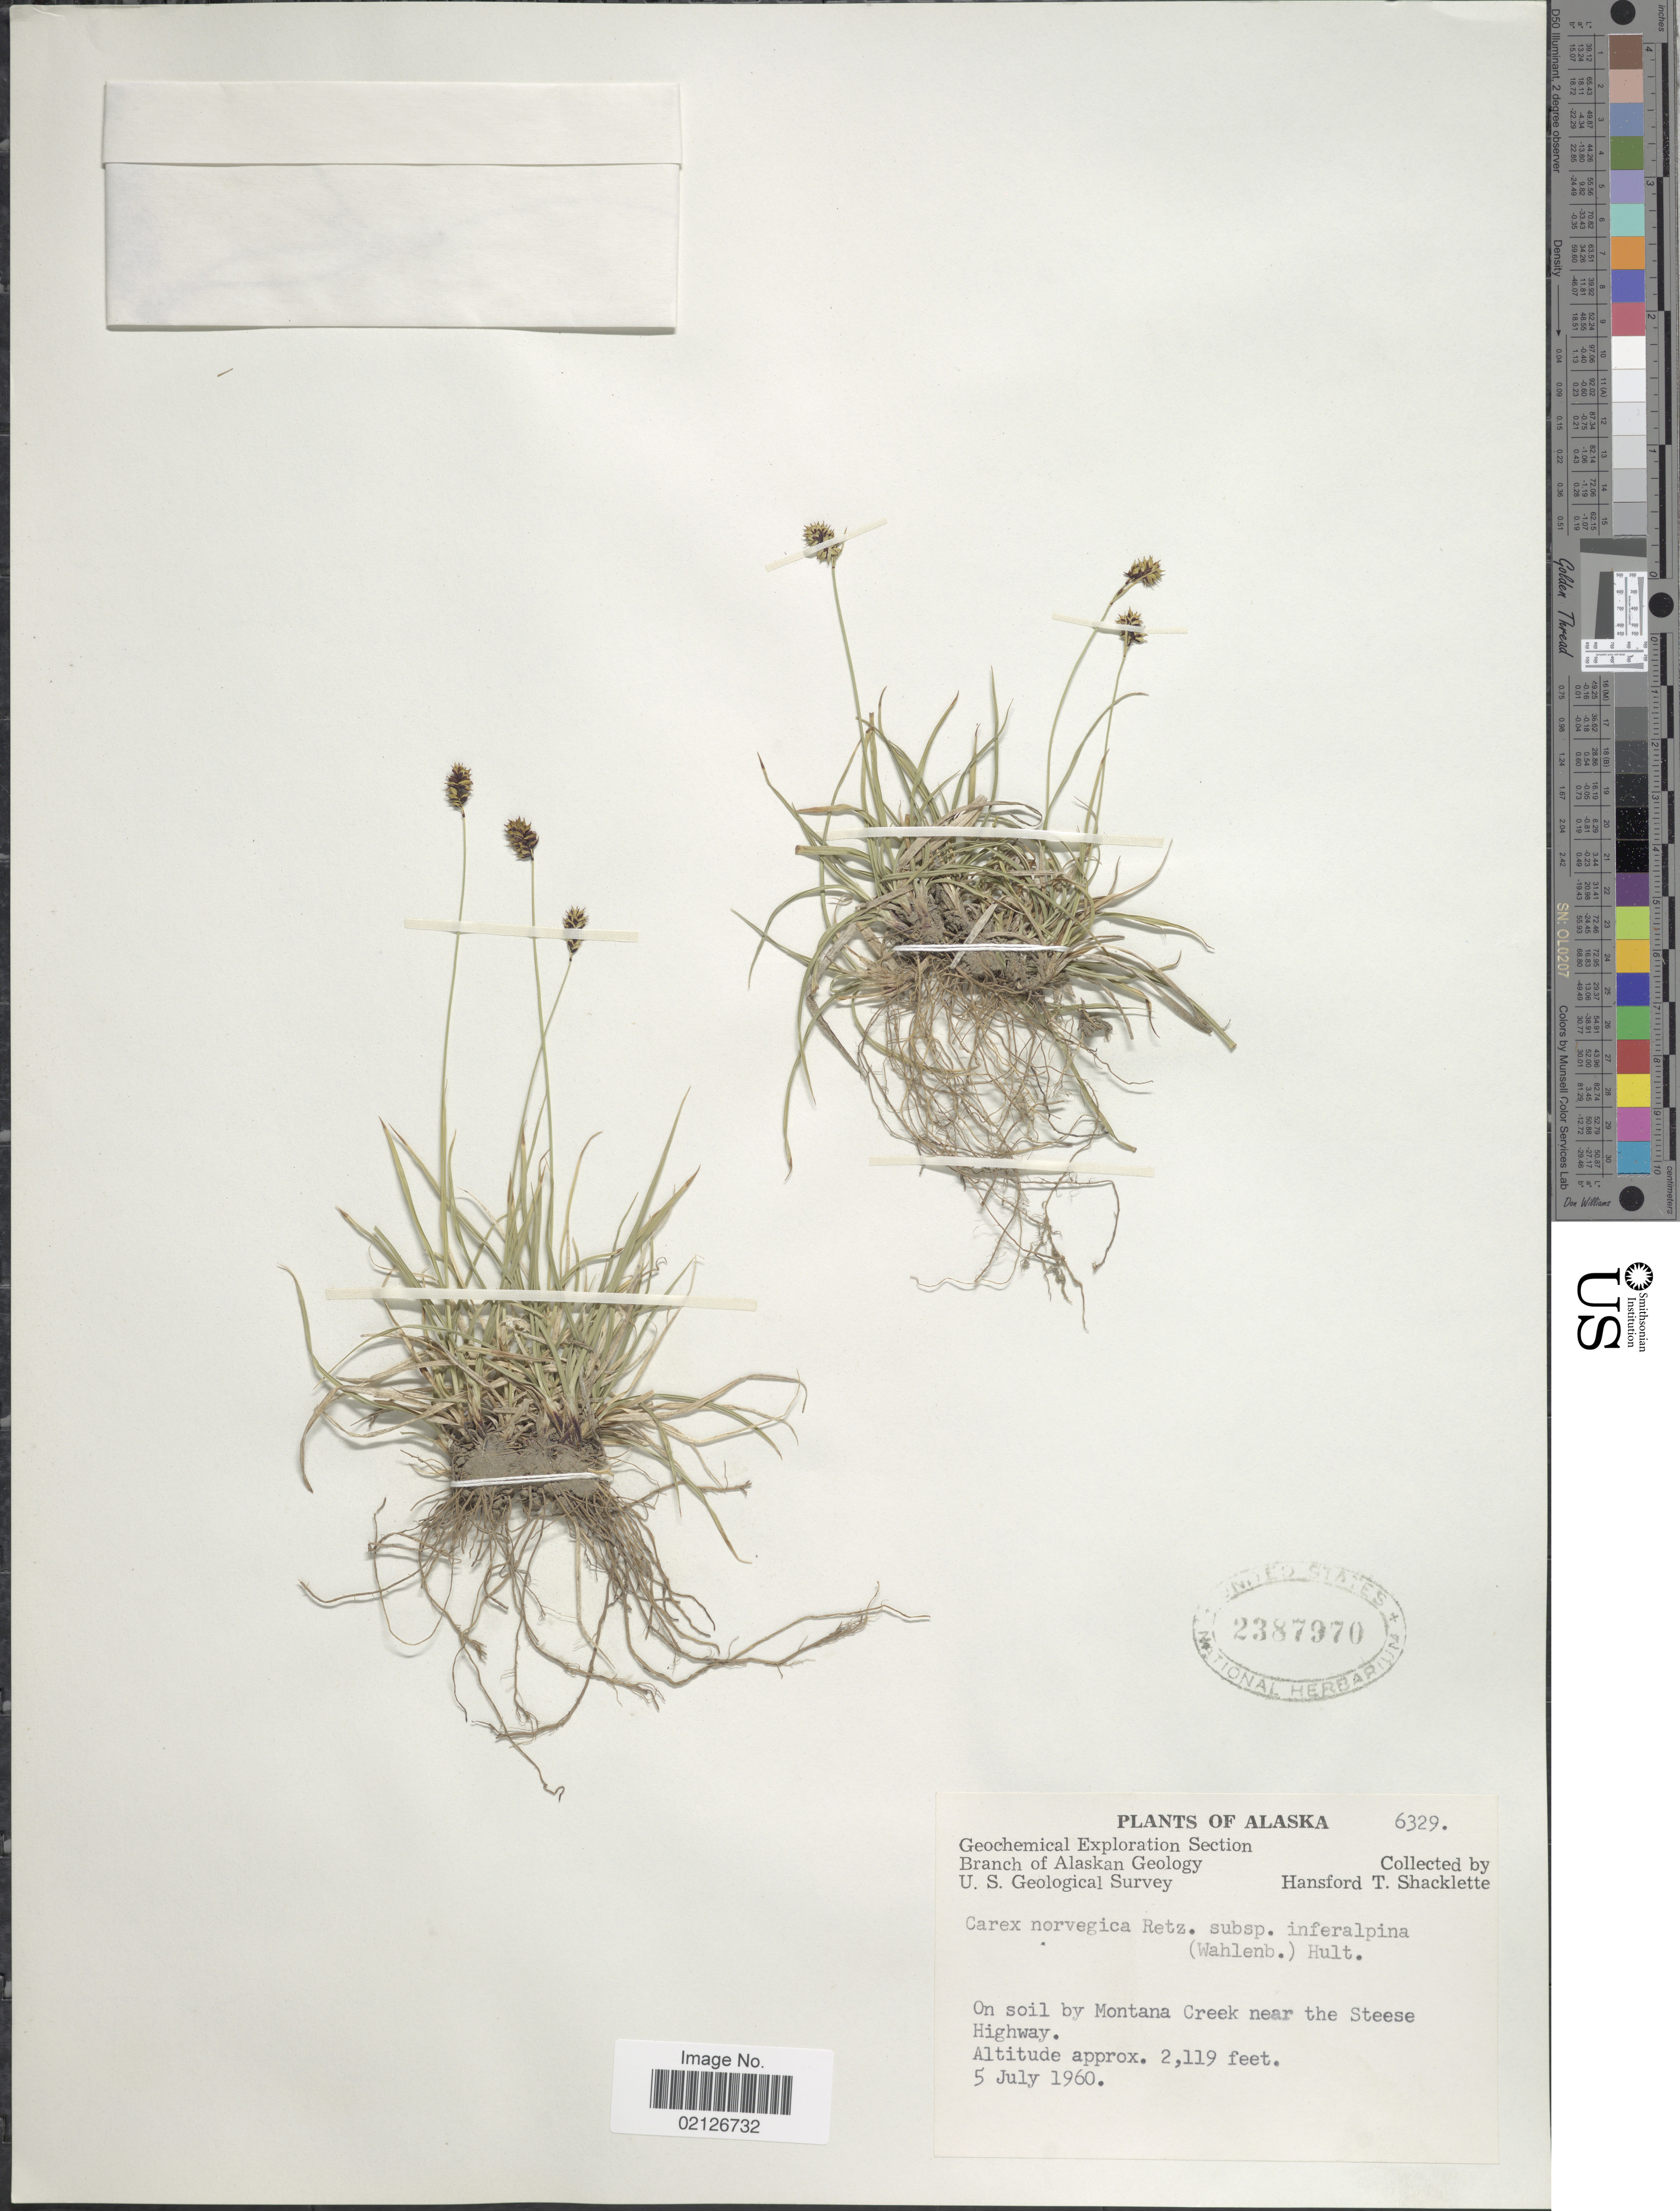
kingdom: Plantae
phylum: Tracheophyta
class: Liliopsida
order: Poales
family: Cyperaceae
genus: Carex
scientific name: Carex norvegica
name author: Retz.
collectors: H. Schacklette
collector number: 6329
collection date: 1960-07-05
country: United States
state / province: Alaska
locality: On soil by Montana Creek near the Steese Highway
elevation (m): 646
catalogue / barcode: US 2387970